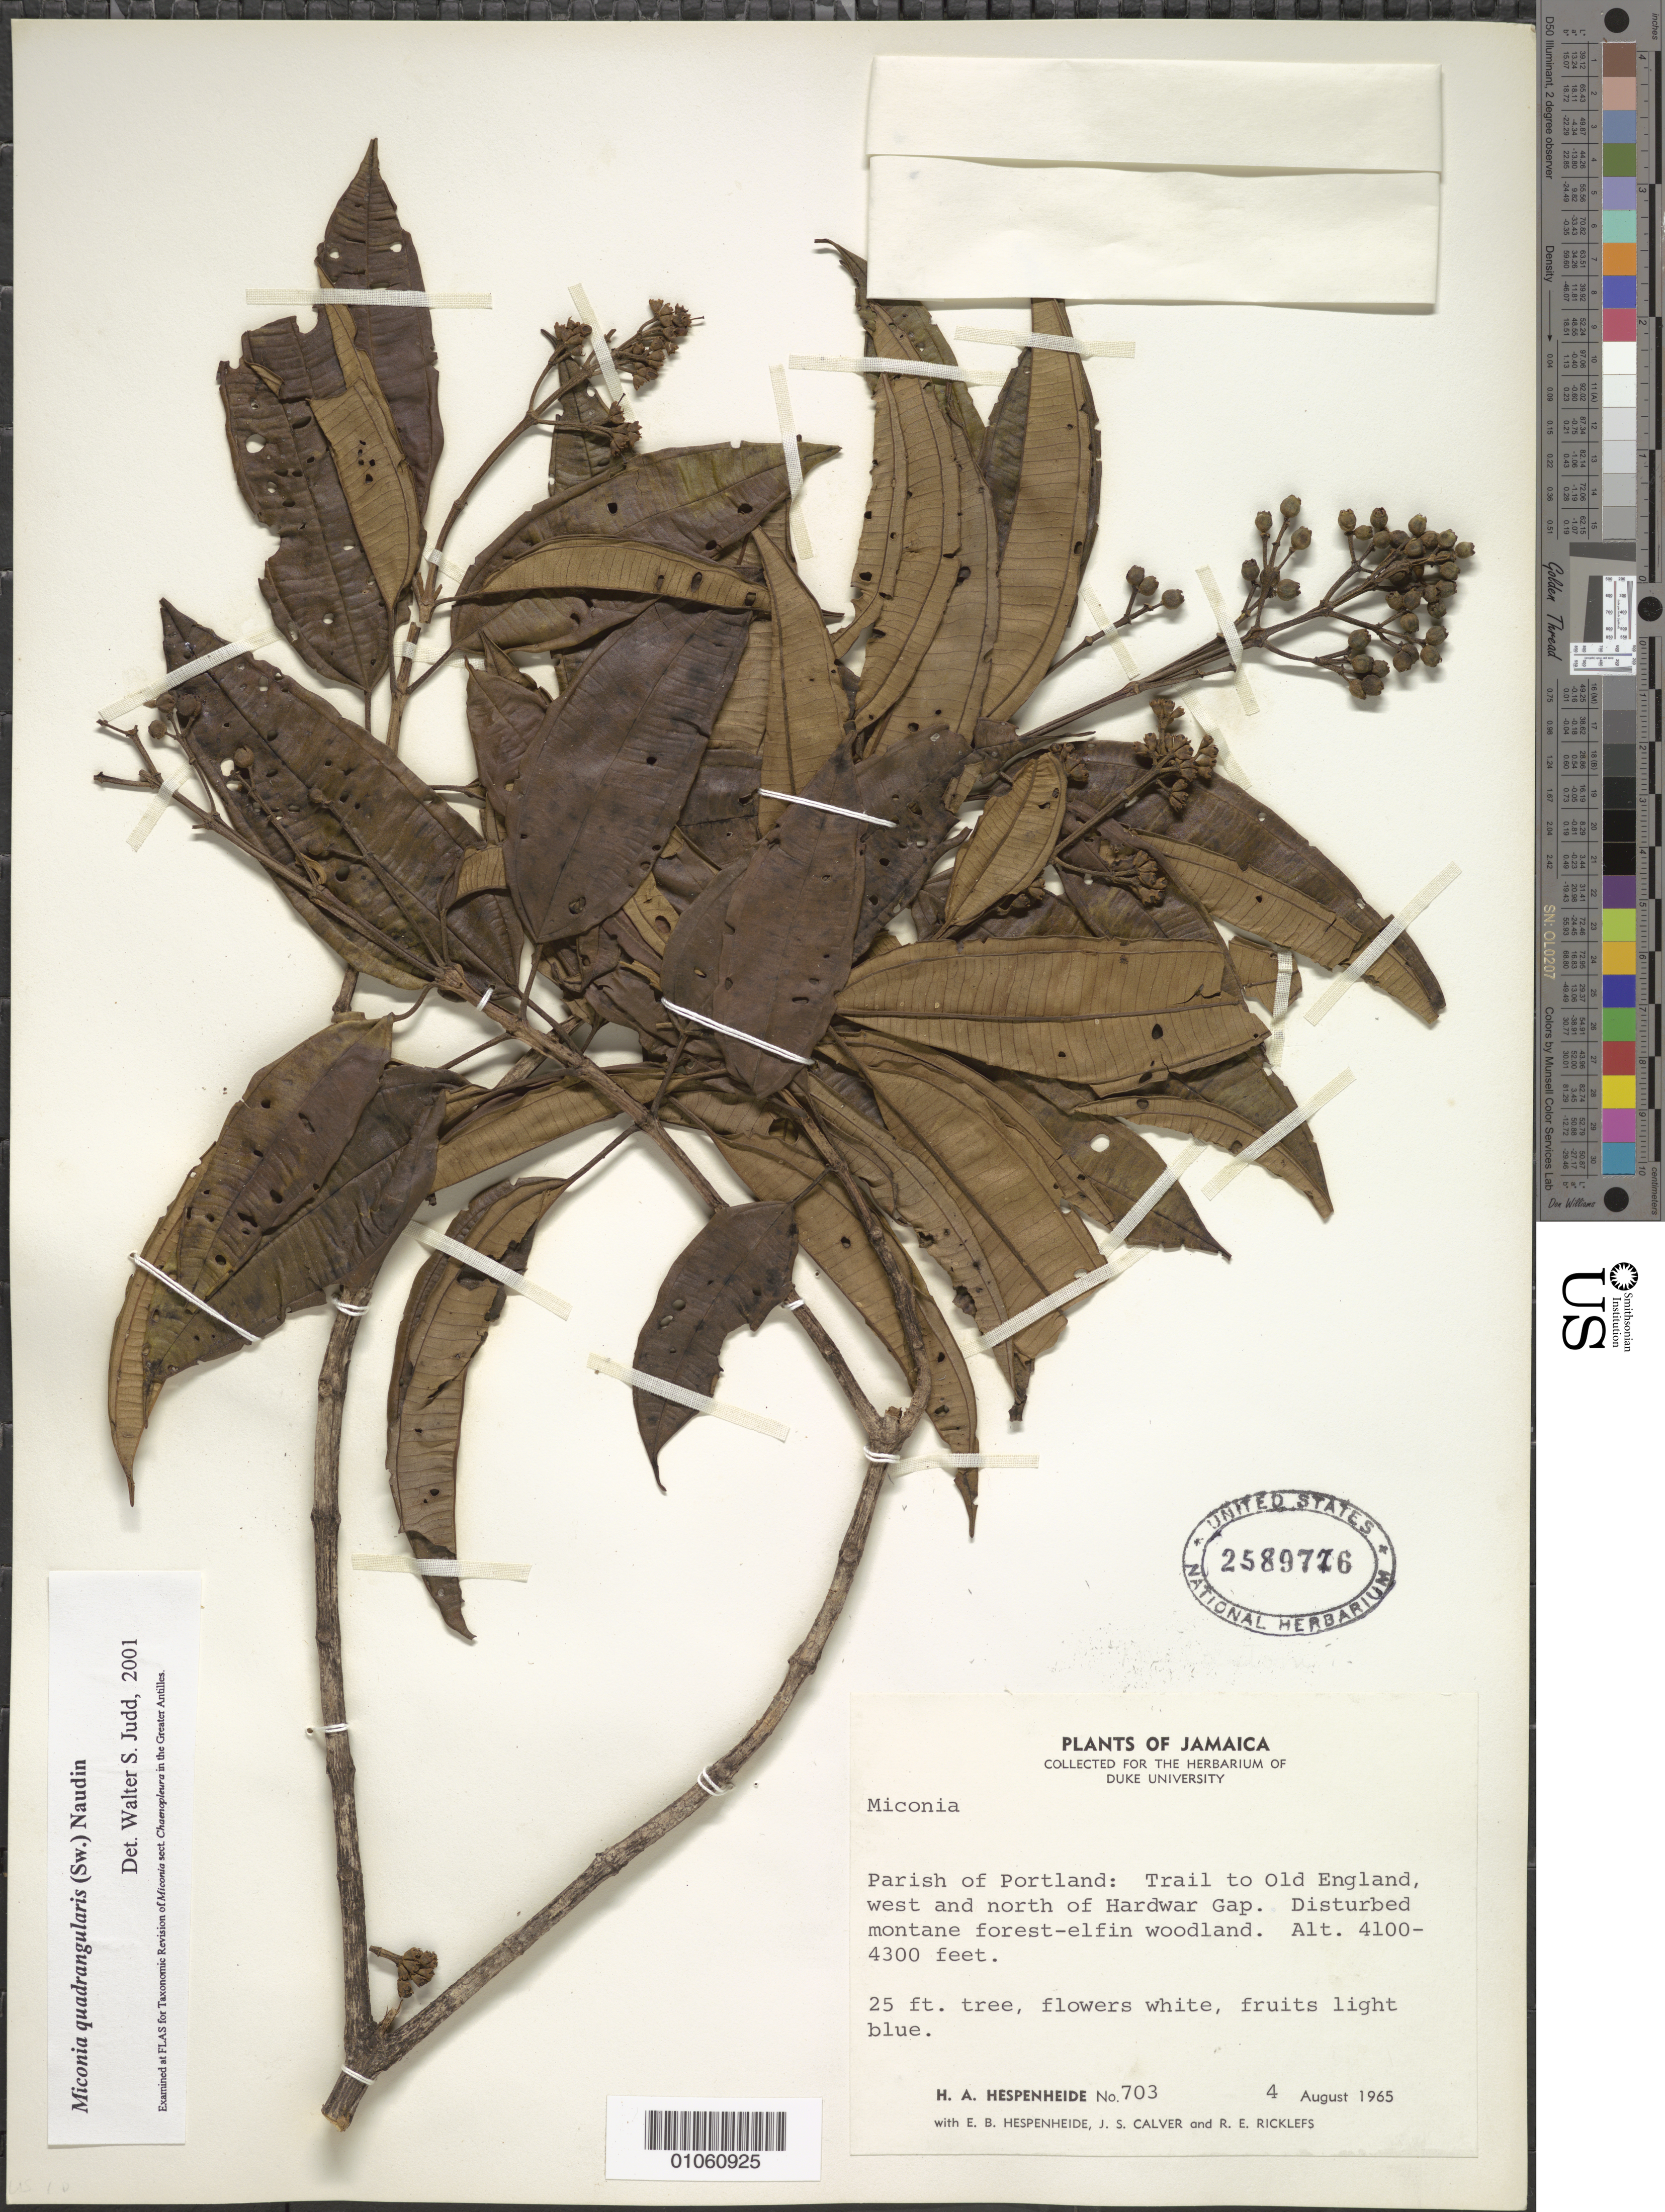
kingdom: Plantae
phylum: Tracheophyta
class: Magnoliopsida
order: Myrtales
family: Melastomataceae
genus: Miconia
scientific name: Miconia quadrangularis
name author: (Sw.) Naudin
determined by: Judd, Walter S.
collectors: H. A. Hespenheide, E. Hespenheide, J. Calver & R. Ricklefs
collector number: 703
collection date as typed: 04 Aug 1965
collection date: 1965-08-04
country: Jamaica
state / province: Portland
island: Jamaica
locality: Trail to Old England, W and N of Hardwar Gap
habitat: Disturbed montane forest-elfin woodland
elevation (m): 1250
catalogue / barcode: US 2589776